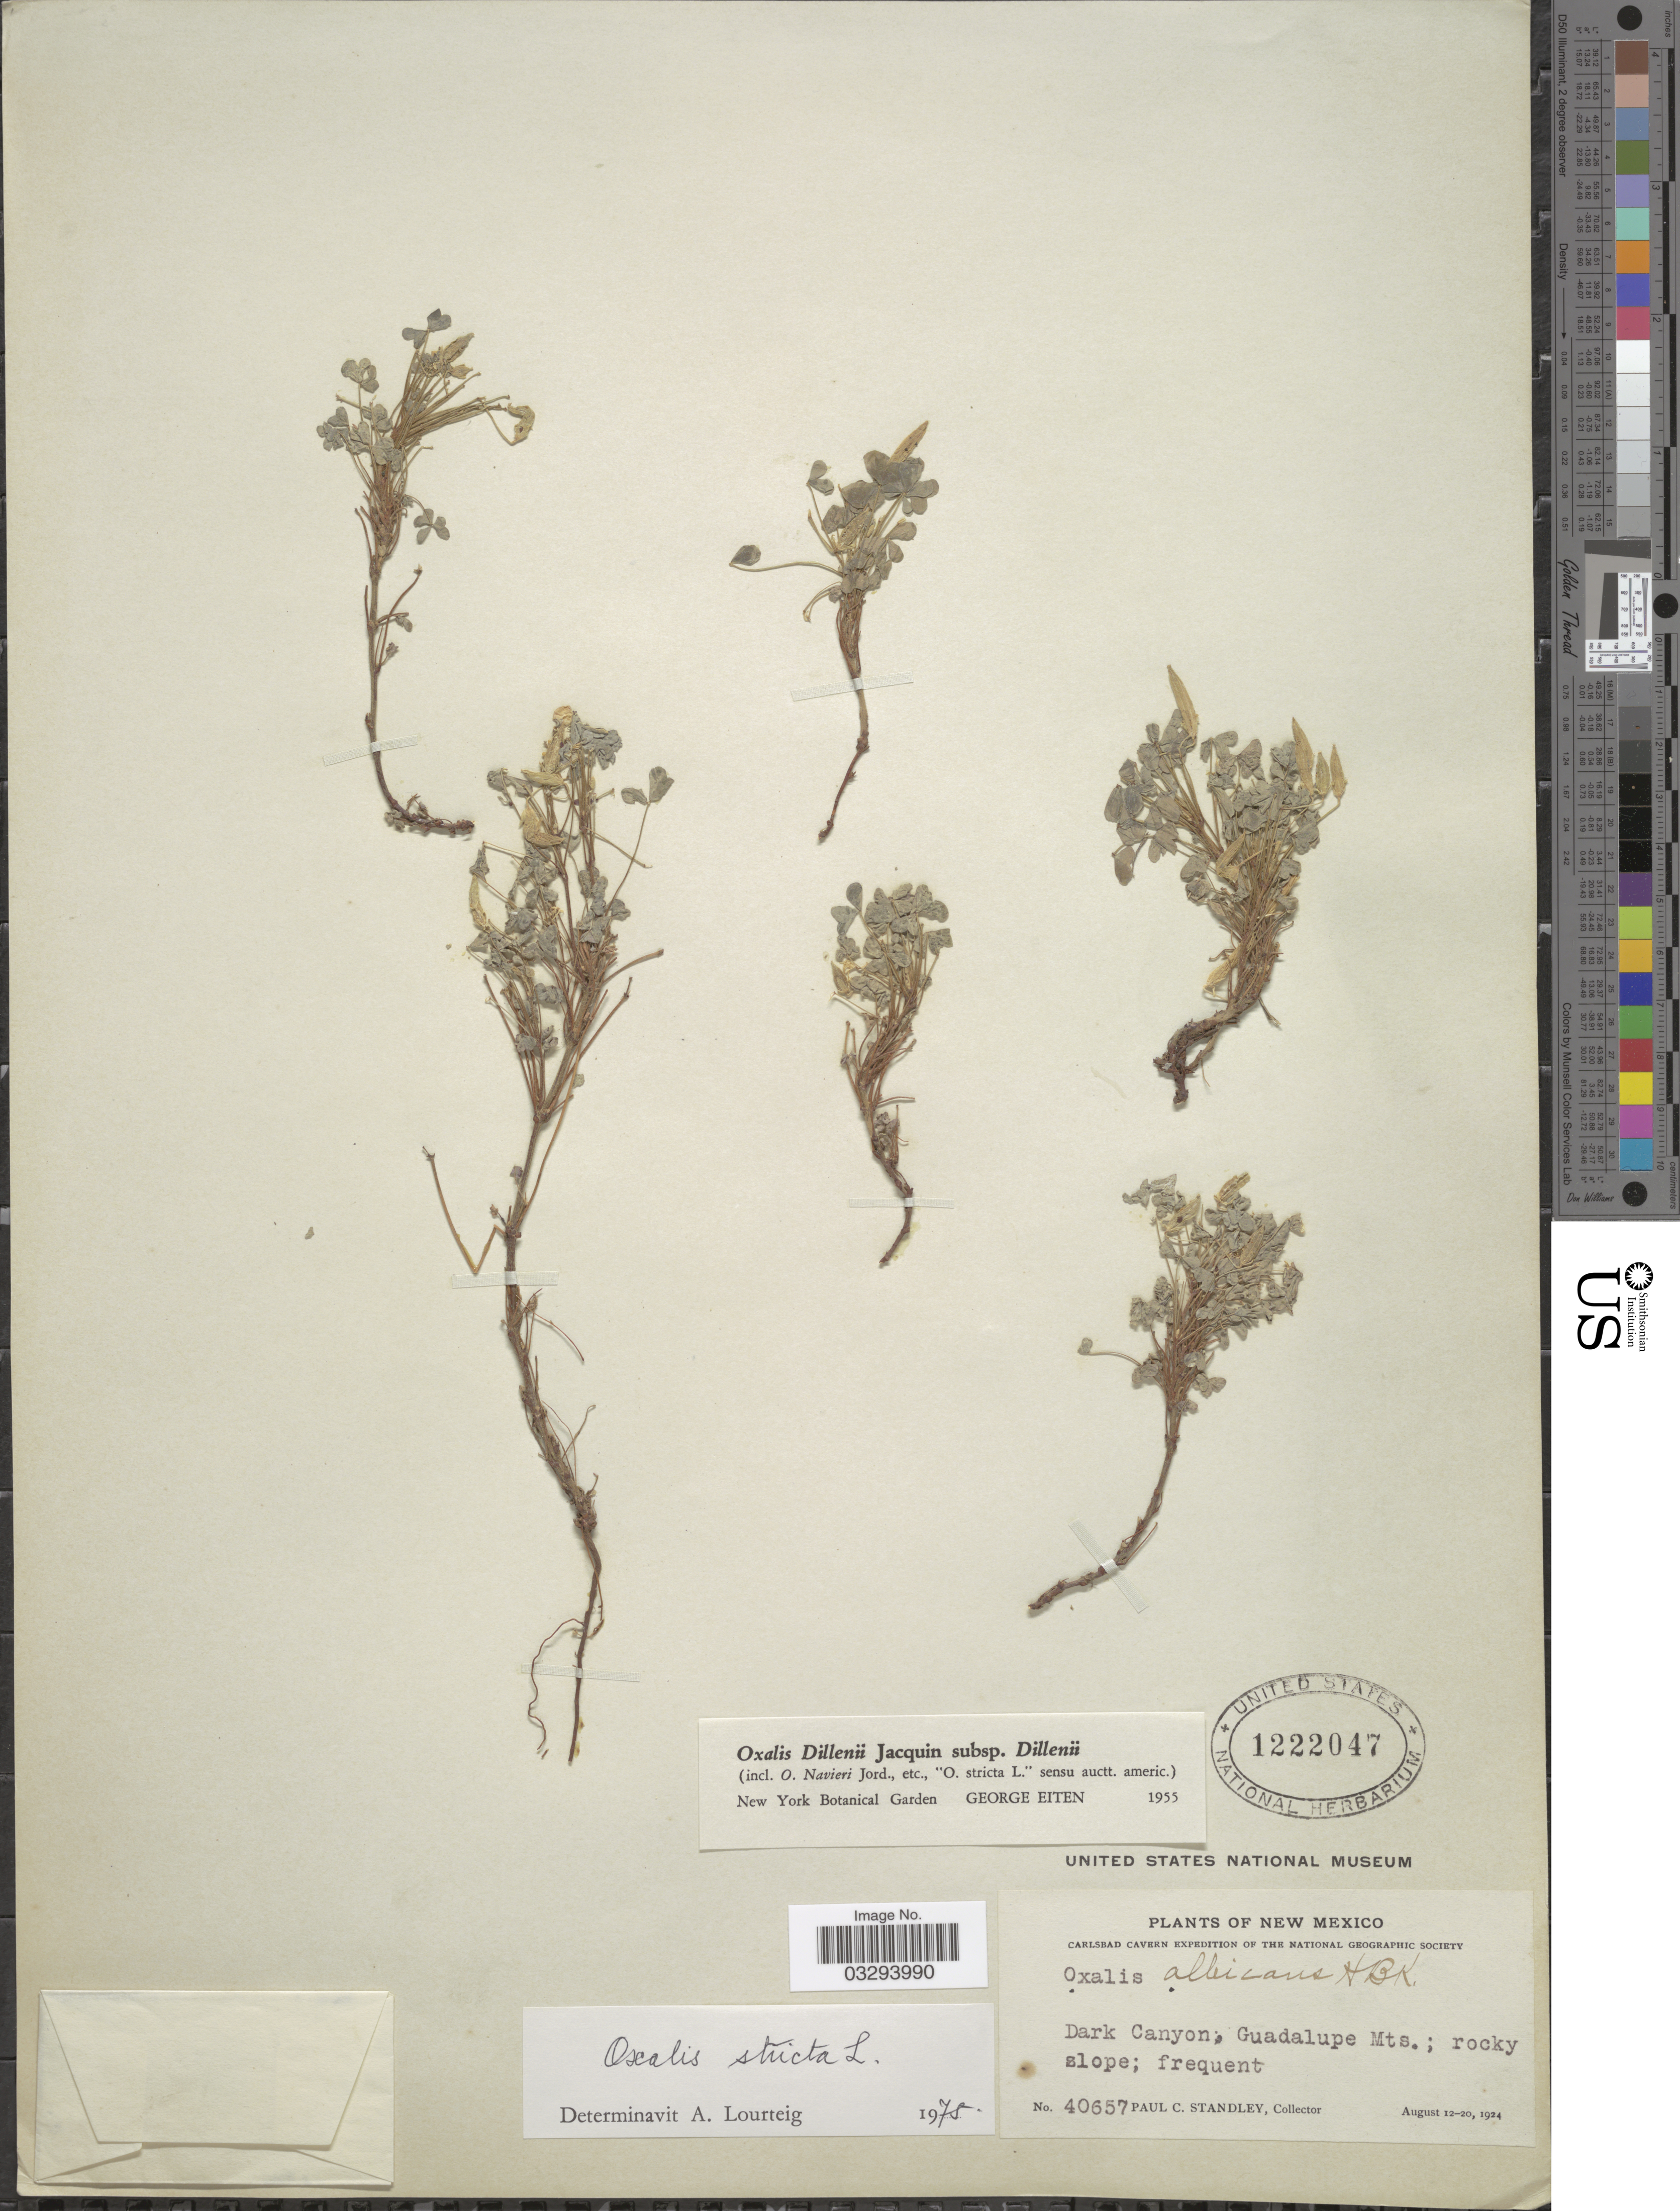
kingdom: Plantae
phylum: Tracheophyta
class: Magnoliopsida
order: Oxalidales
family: Oxalidaceae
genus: Oxalis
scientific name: Oxalis stricta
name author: L.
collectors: P. C. Standley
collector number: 40657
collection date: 1924-08-12/1924-08-20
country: United States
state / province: New Mexico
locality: Dark Canyon, Guadalupe Mts.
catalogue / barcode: US 1222047